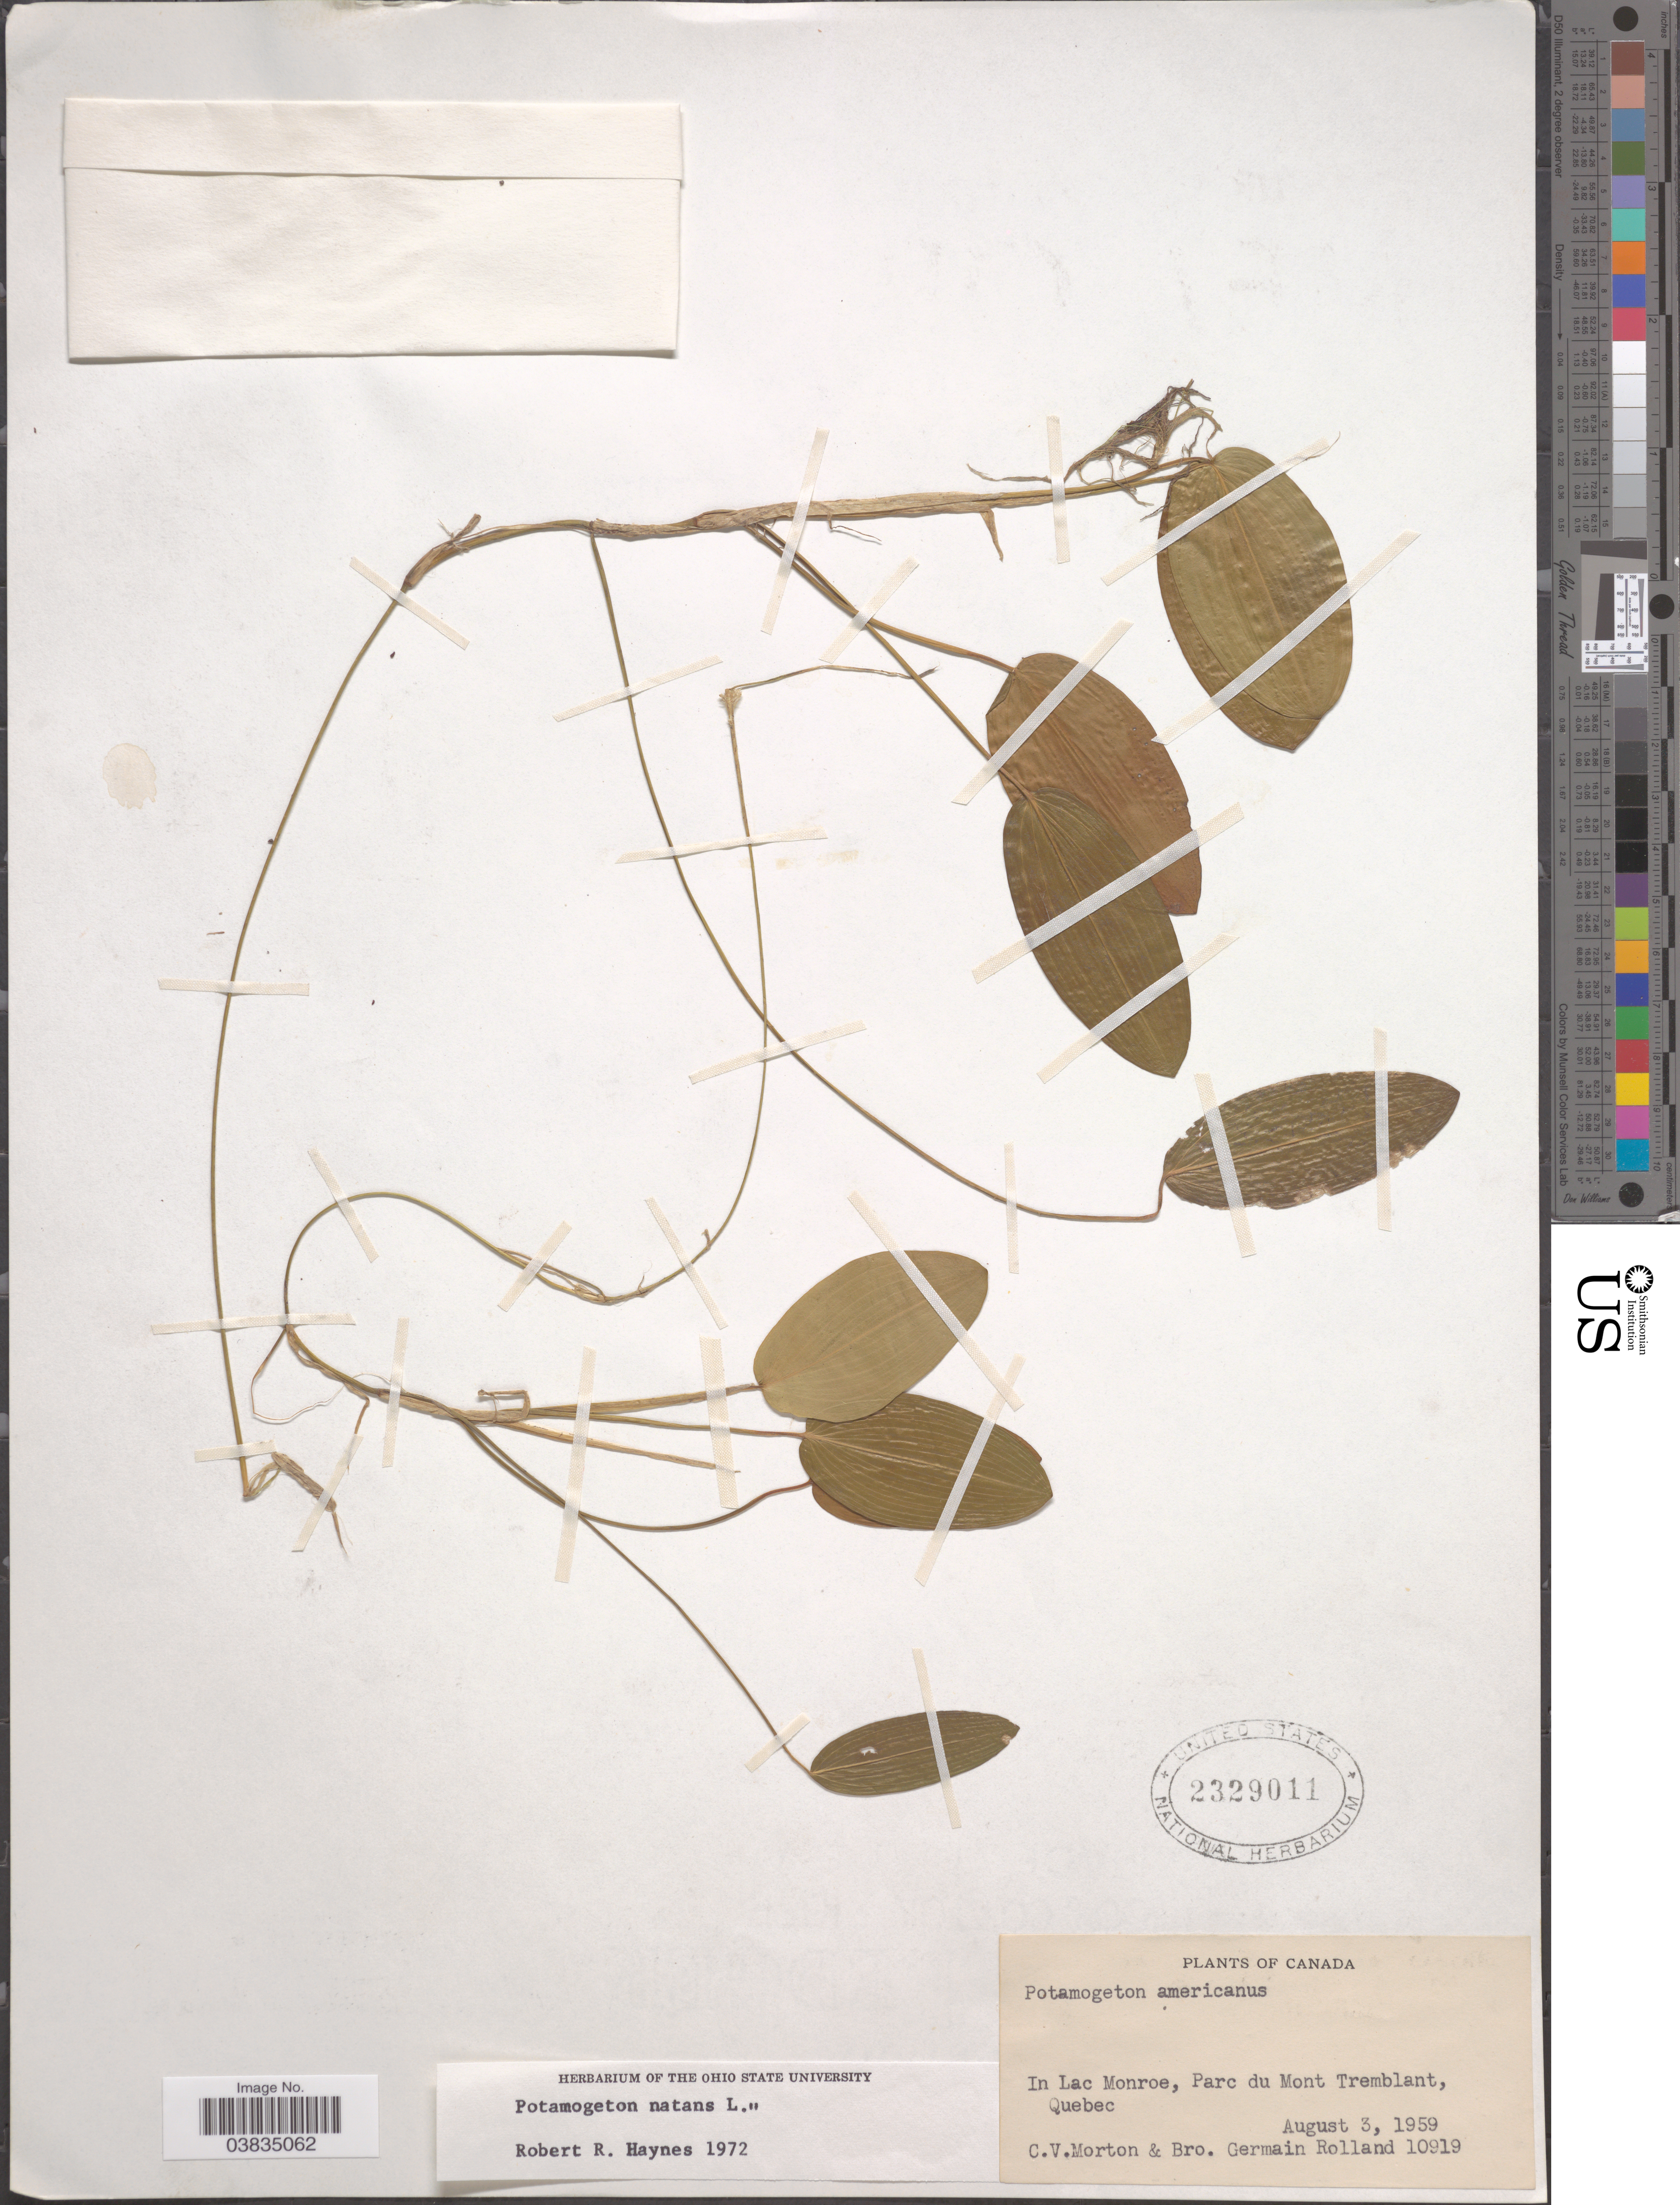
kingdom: Plantae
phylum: Tracheophyta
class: Liliopsida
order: Alismatales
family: Potamogetonaceae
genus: Potamogeton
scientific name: Potamogeton natans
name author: L.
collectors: C. V. Morton & Rolland-Germain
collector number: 10919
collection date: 1959-08-03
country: Canada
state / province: Quebec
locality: In Lac Monroe, Parc du Mont Tremblant.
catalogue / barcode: US 2329011